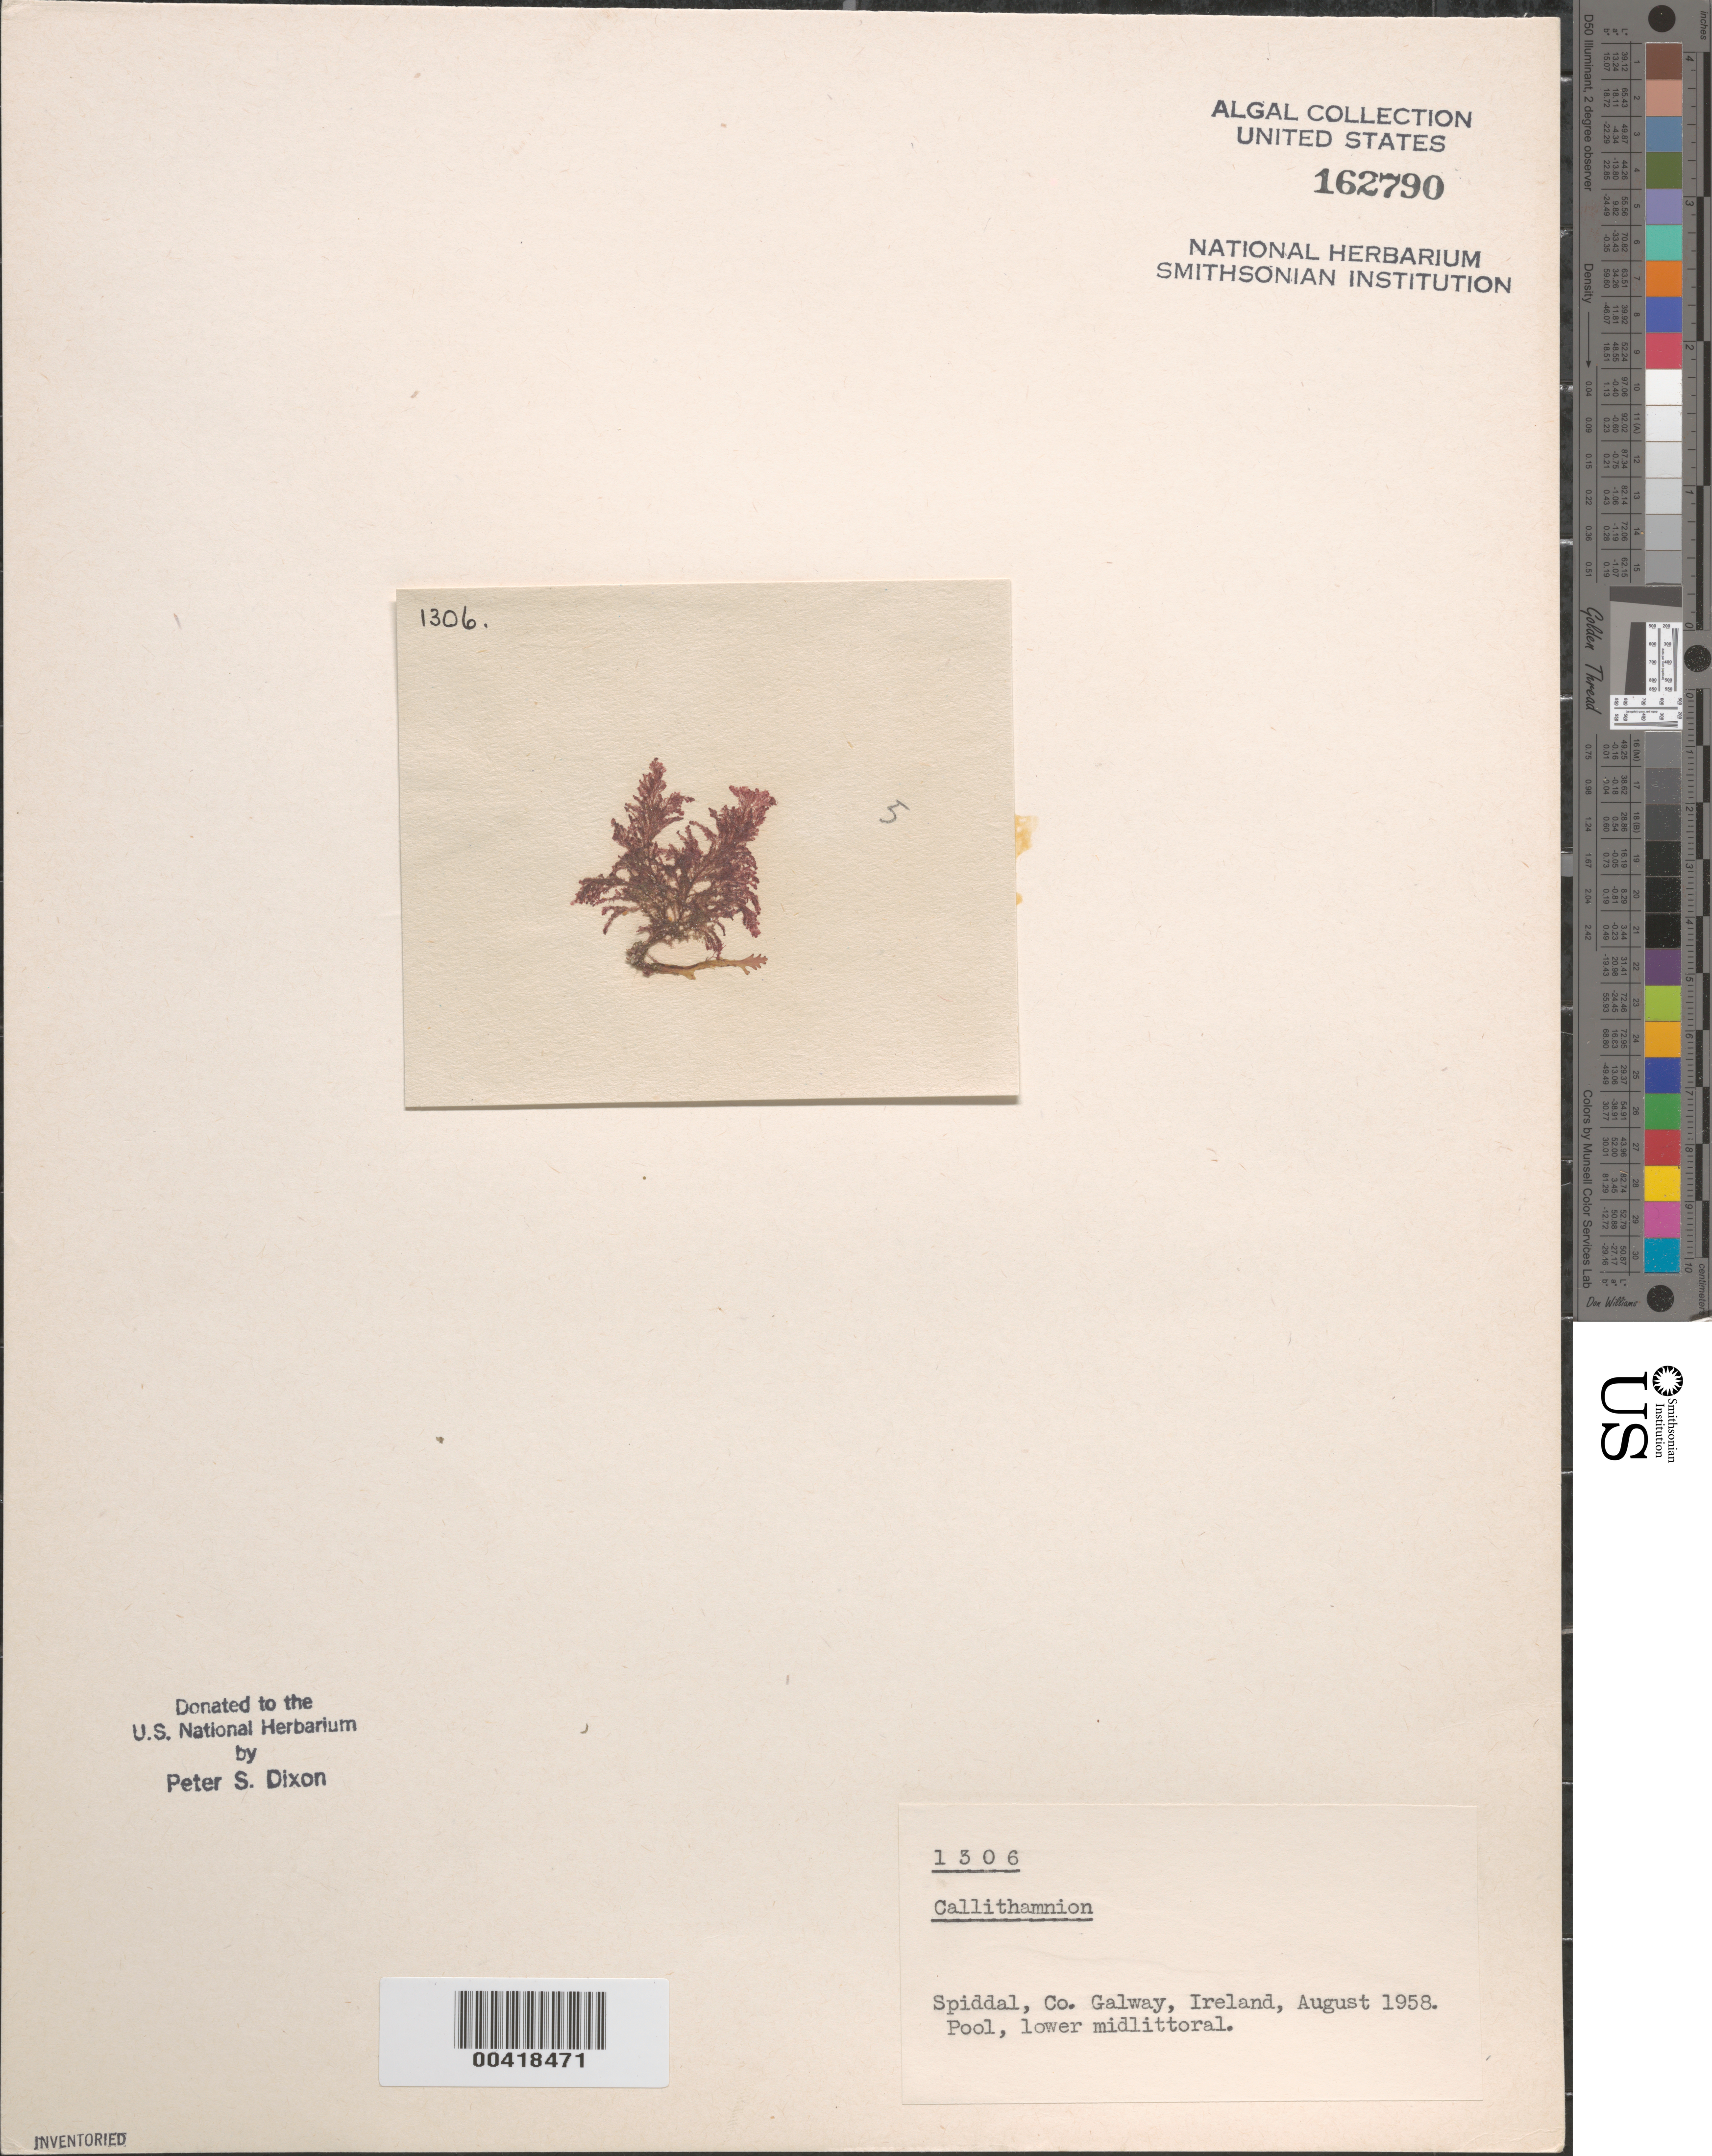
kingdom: Plantae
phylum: Rhodophyta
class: Florideophyceae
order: Ceramiales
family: Callithamniaceae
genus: Callithamnion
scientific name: Callithamnion sp.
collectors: P. S. Dixon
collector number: PSD 1306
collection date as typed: Aug 1958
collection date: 1958-08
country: Ireland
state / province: Connaught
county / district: Galway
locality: Spiddal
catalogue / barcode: US 162790